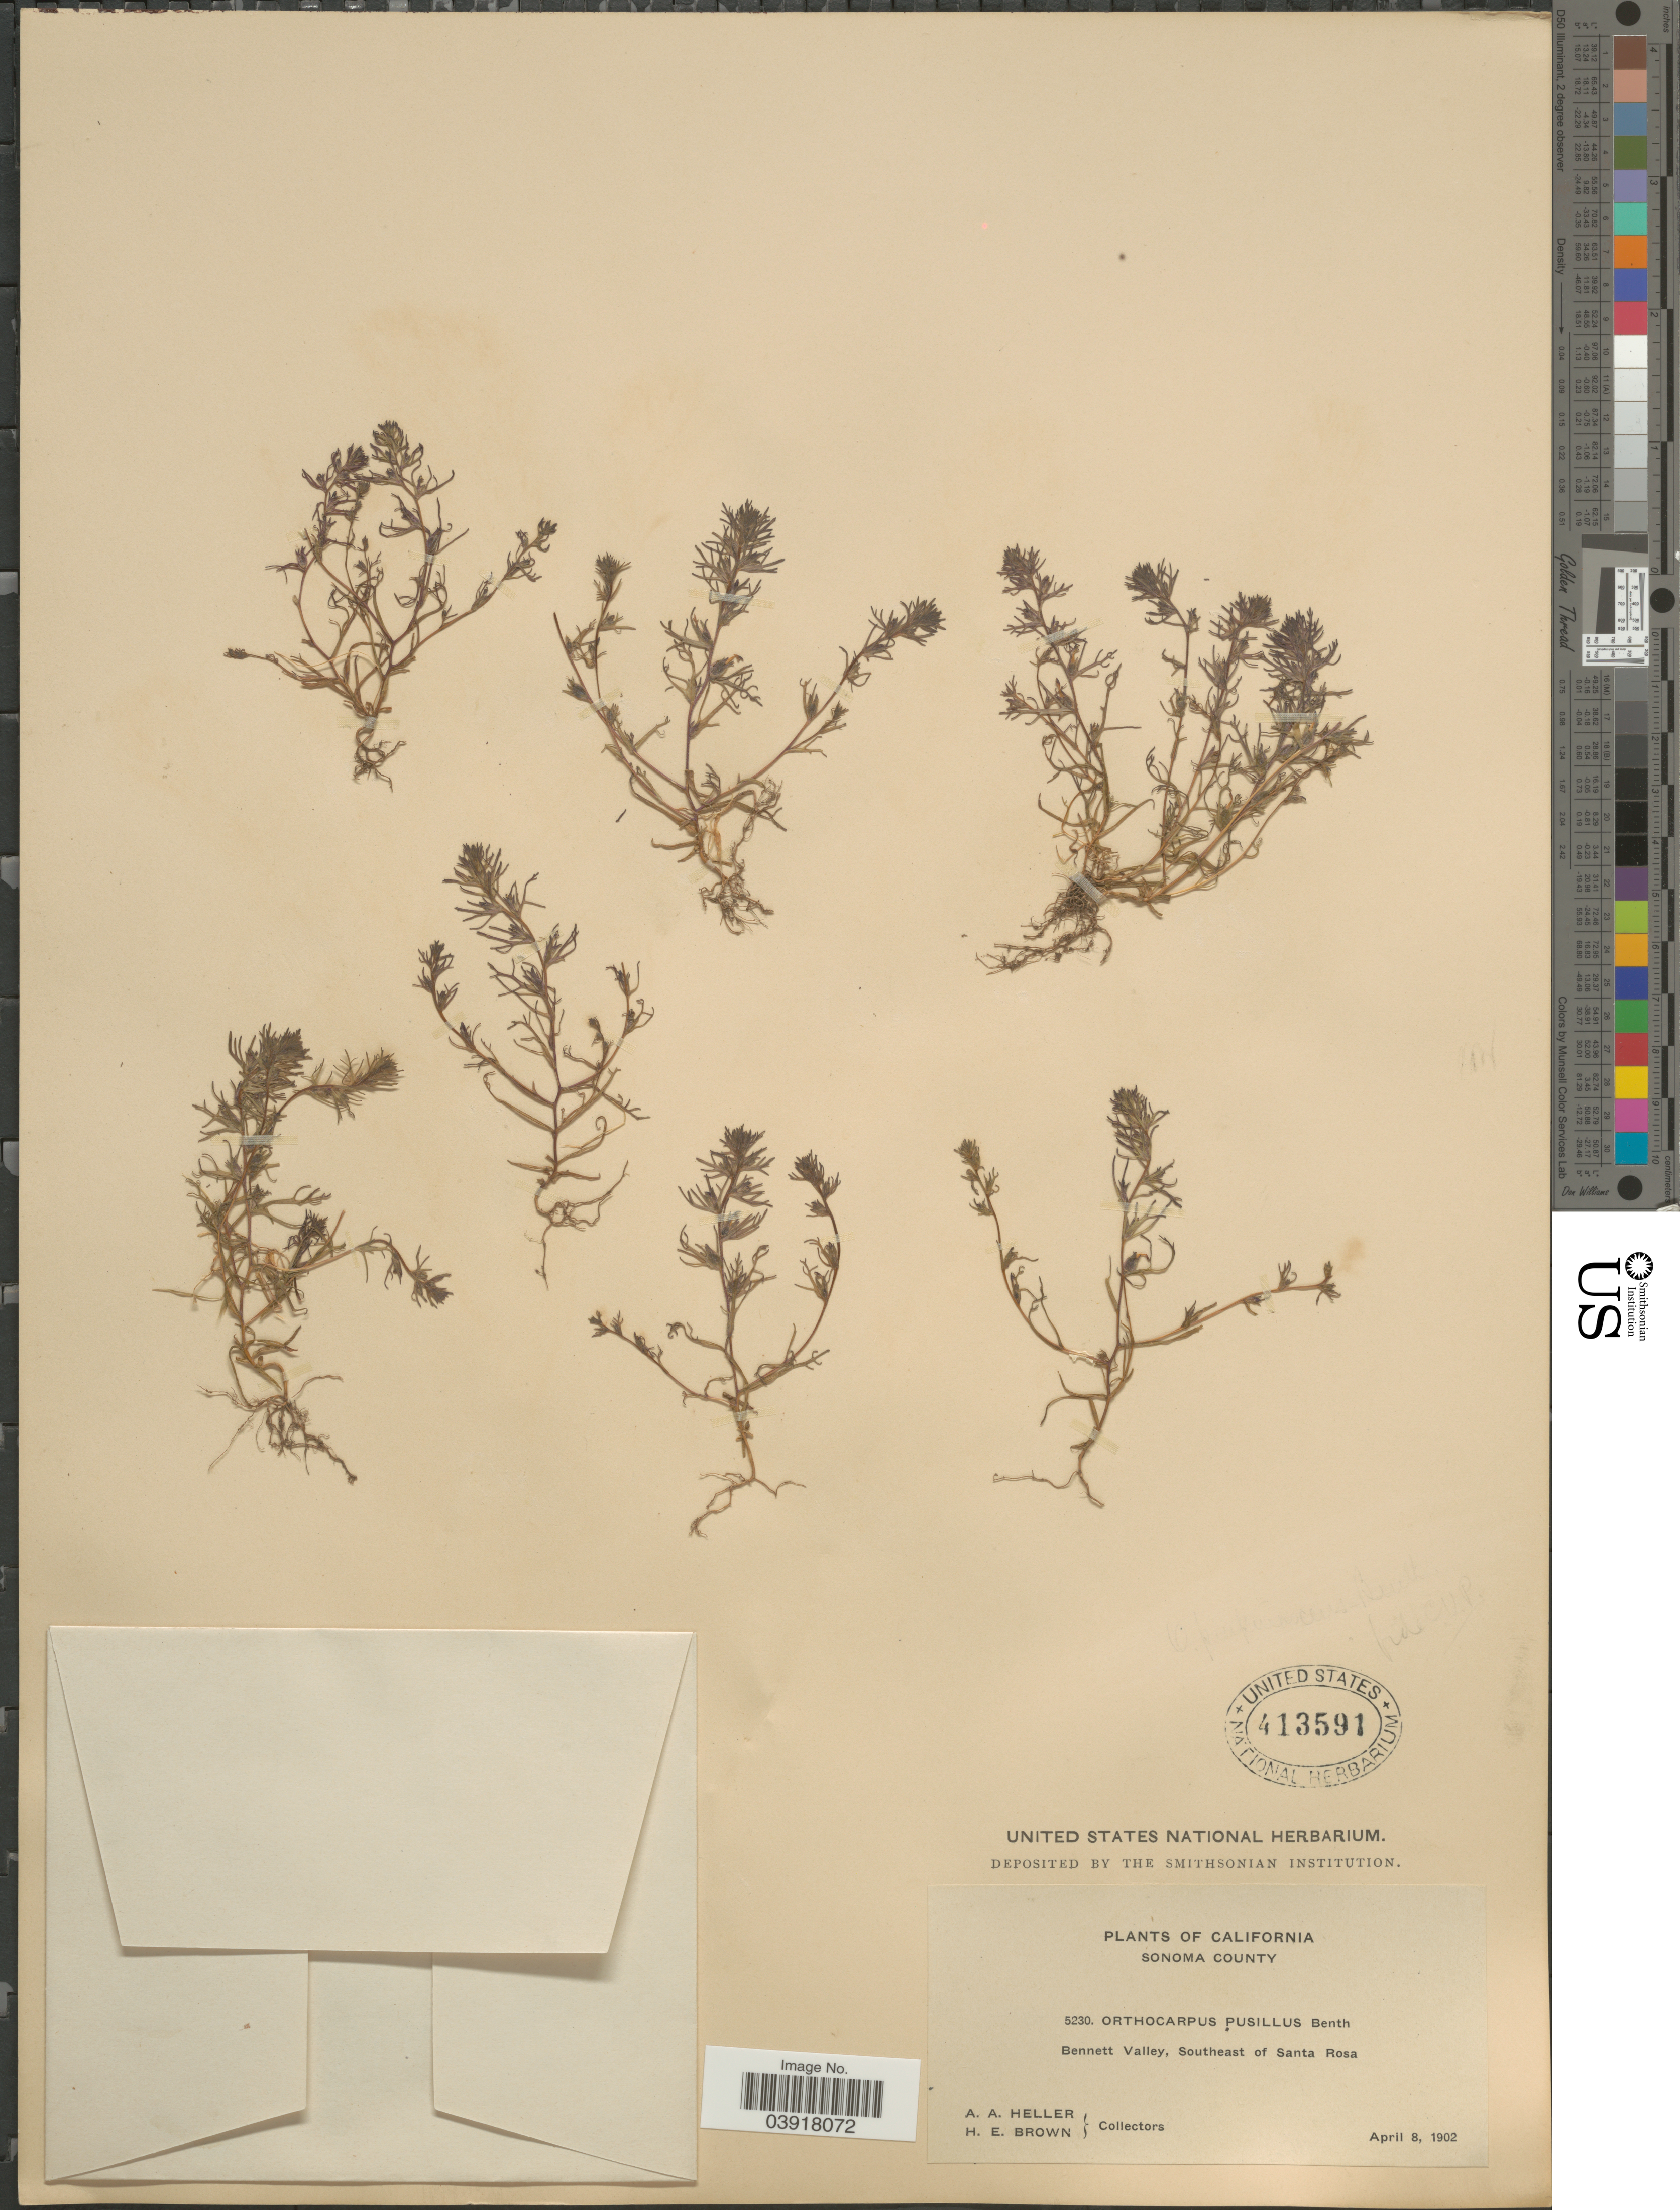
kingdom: Plantae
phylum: Tracheophyta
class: Magnoliopsida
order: Lamiales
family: Orobanchaceae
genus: Orthocarpus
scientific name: Orthocarpus pusillus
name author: Benth.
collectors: A. A. Heller & H. E. Brown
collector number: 5230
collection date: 1902-04-08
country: United States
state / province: California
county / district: Sonoma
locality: Sonoma County. Bennett Valley, Southeast of Santa Rosa.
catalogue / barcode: US 413591